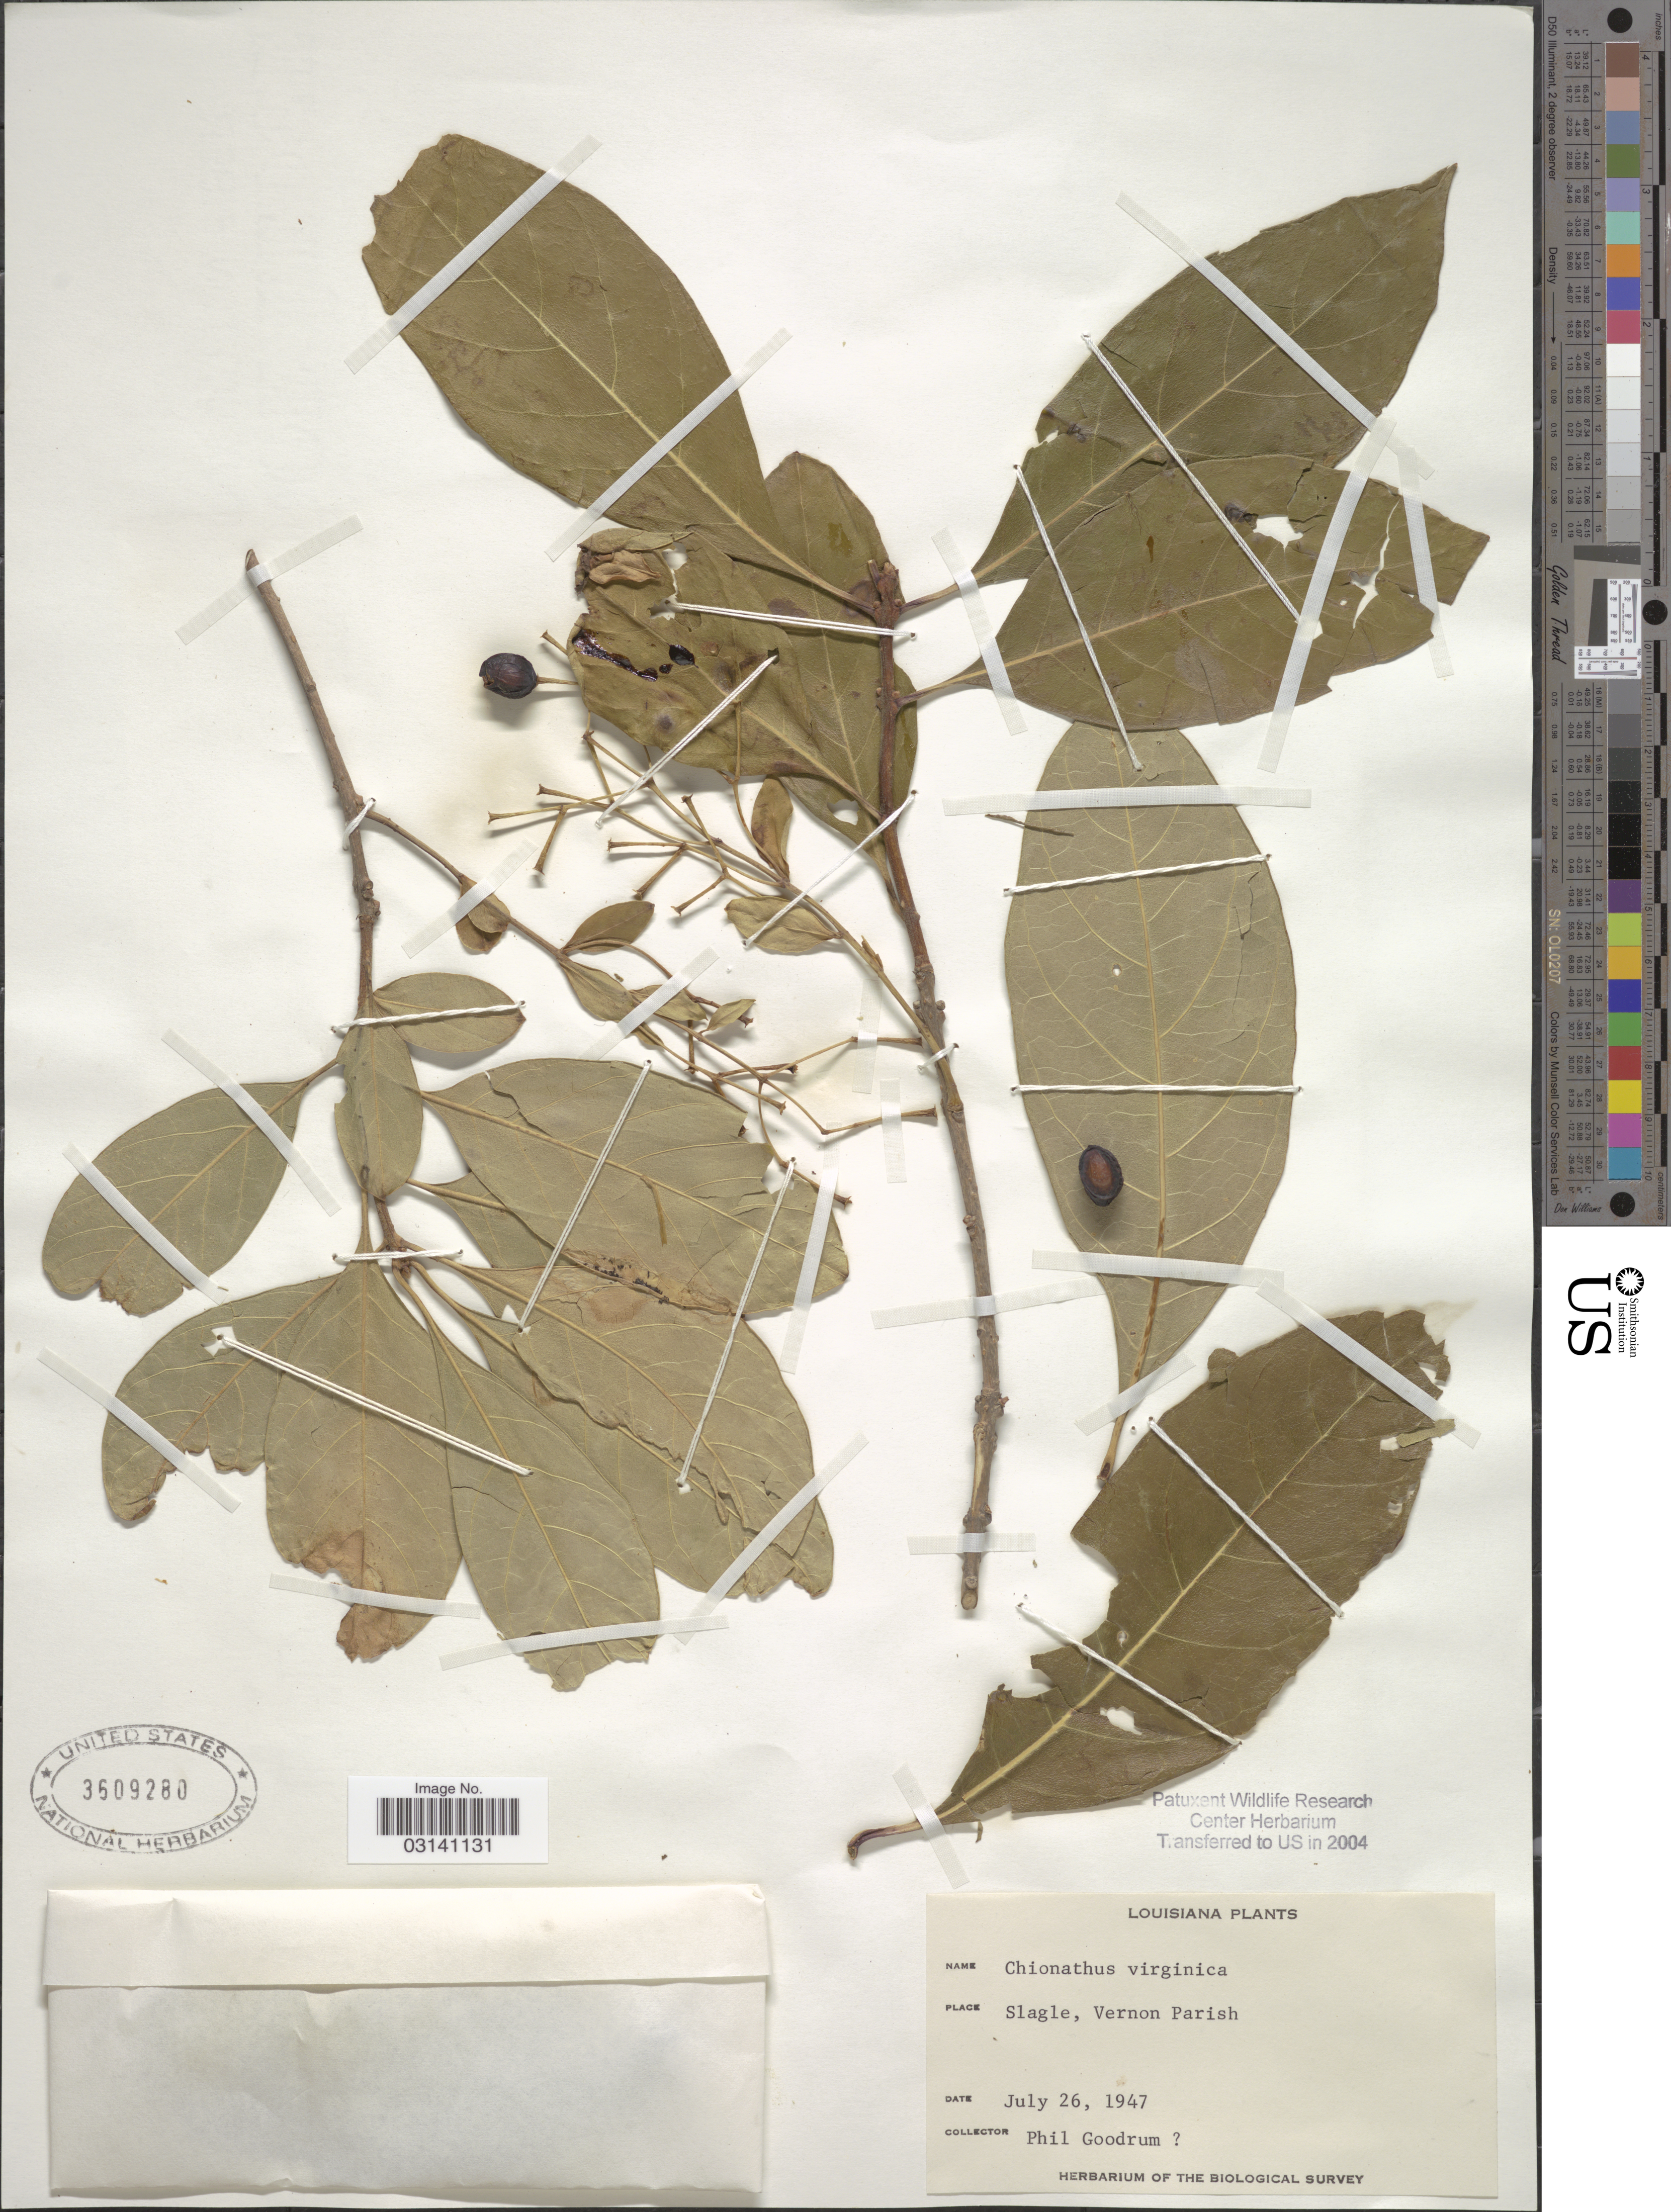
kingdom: Plantae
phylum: Tracheophyta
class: Magnoliopsida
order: Lamiales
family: Oleaceae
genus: Chionanthus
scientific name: Chionanthus virginicus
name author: L.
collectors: P. Goodrum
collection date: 1947-07-26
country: United States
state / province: Louisiana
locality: Slagle, Vernon Parish.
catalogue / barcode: US 3609280